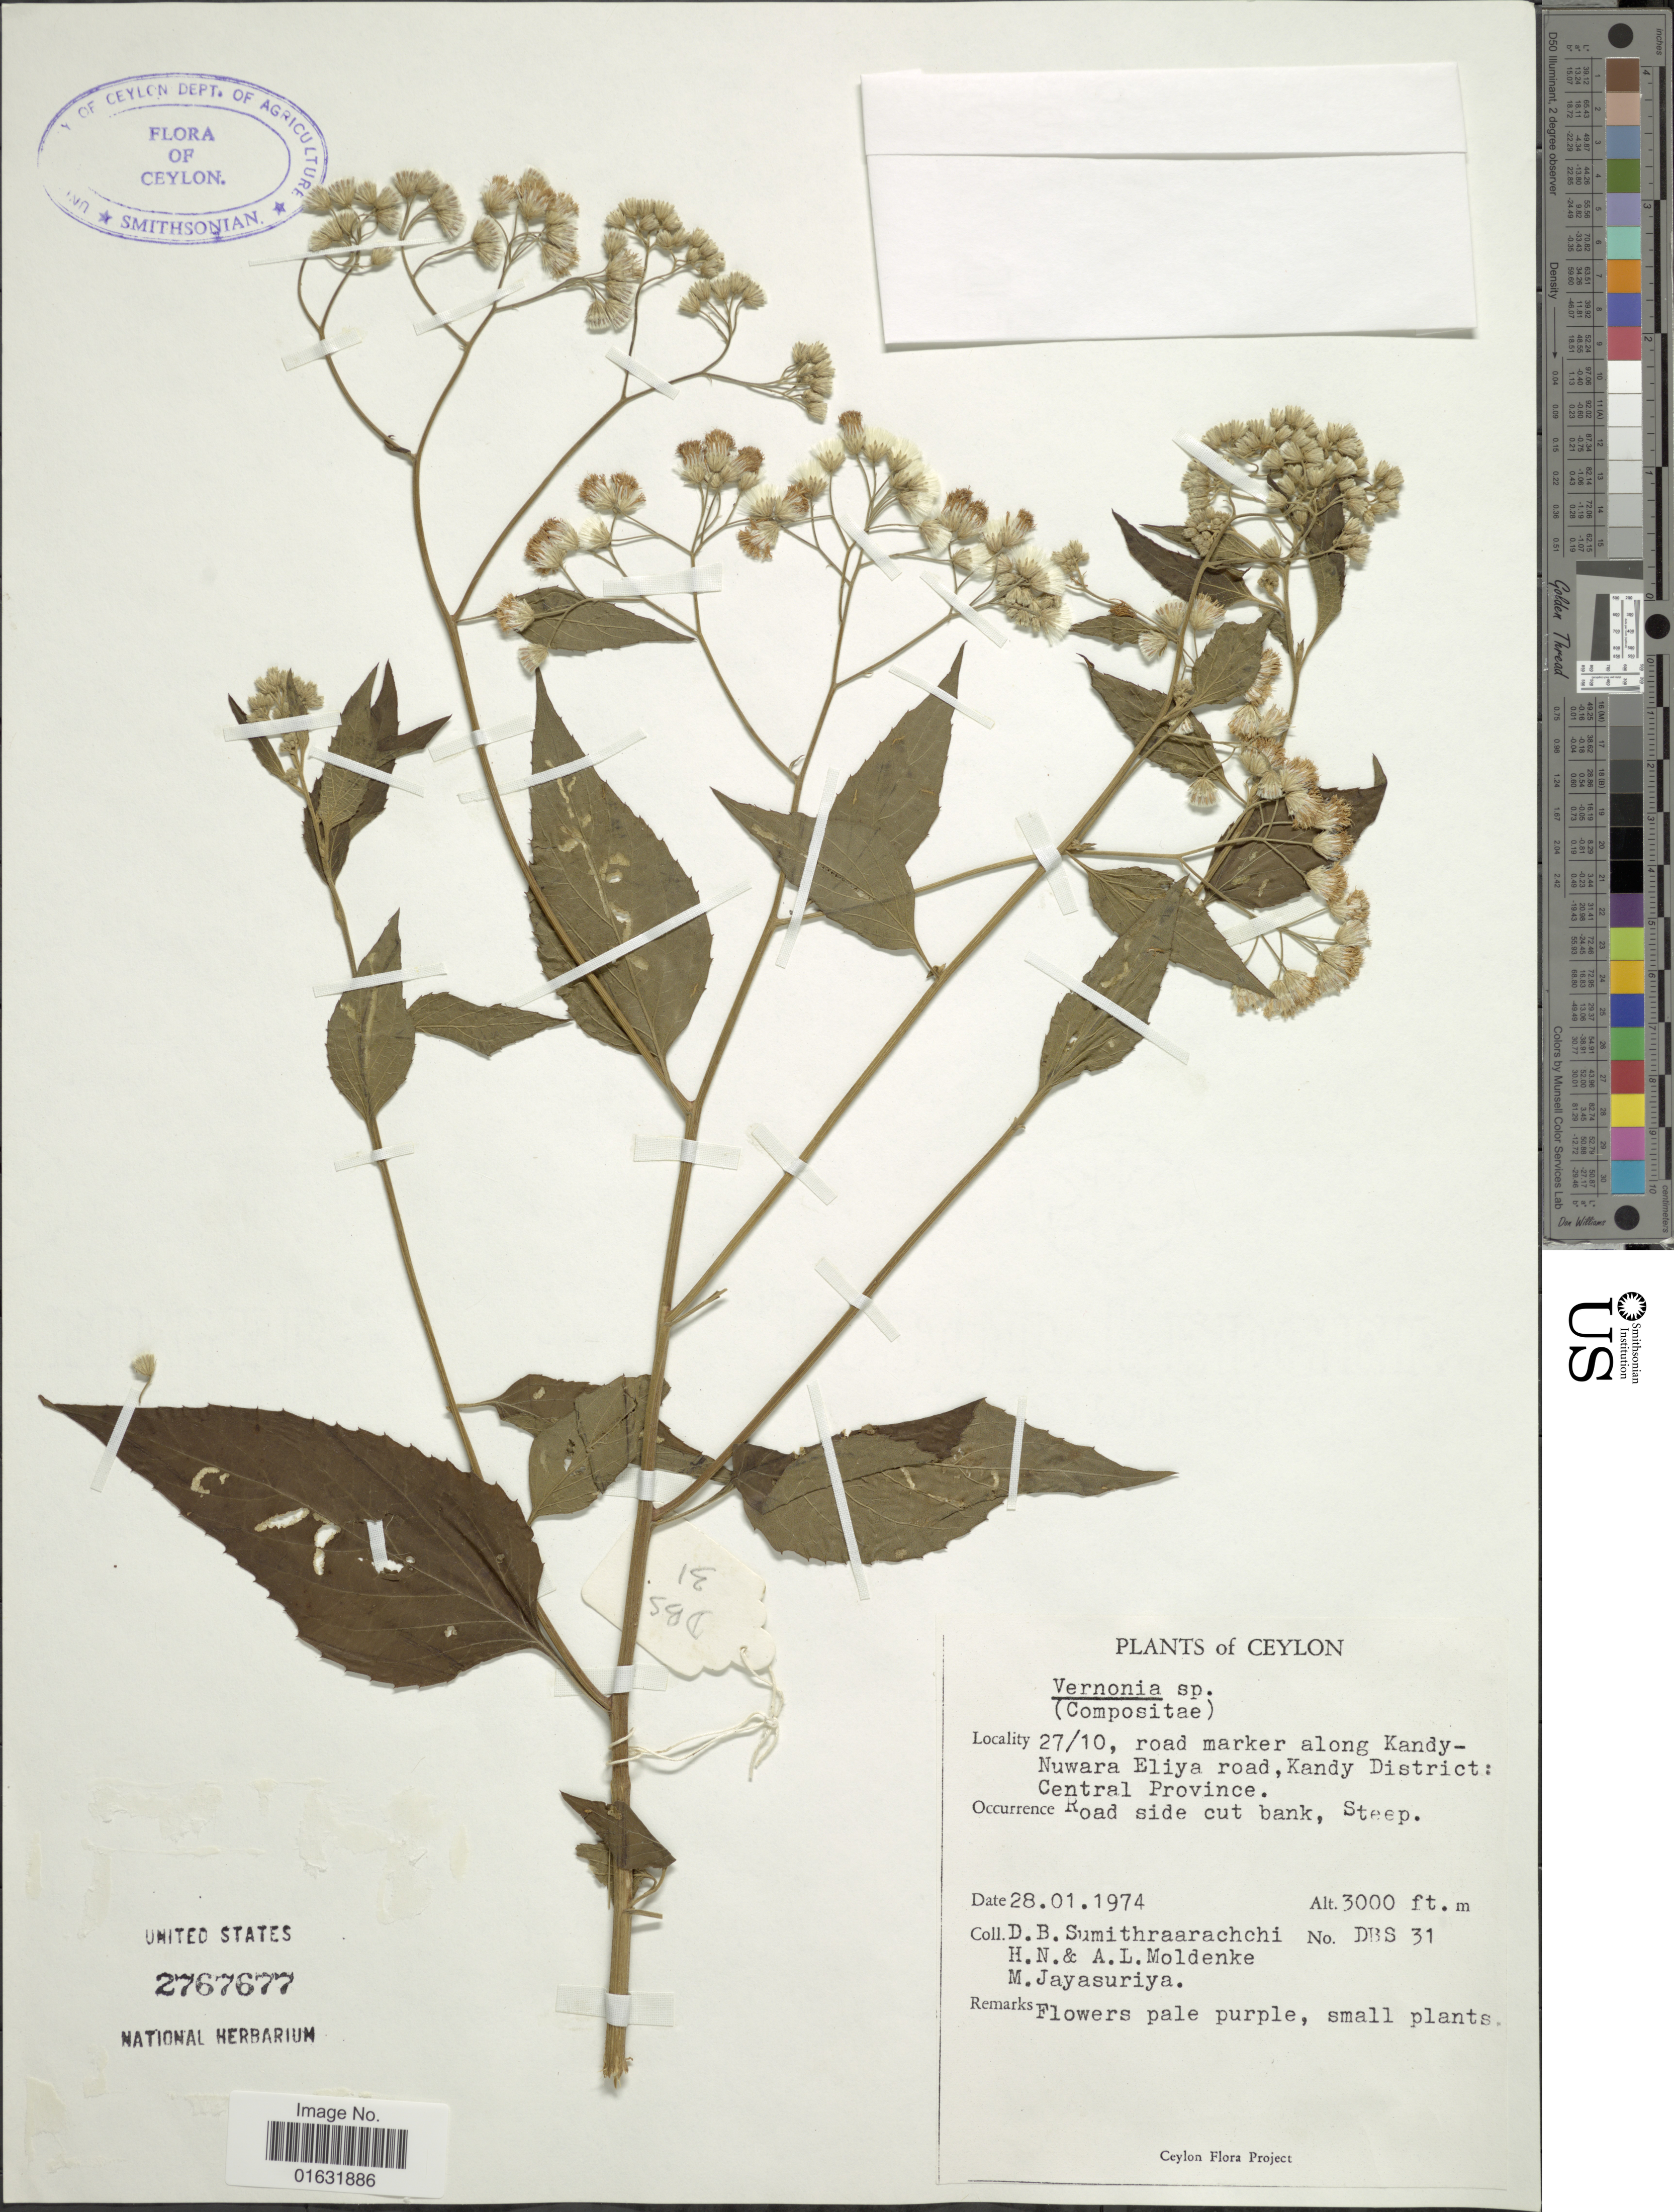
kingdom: Plantae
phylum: Tracheophyta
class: Magnoliopsida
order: Asterales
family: Asteraceae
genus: Cyanthillium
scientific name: Cyanthillium conyzoides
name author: (DC. in Wight) H. Rob.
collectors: D. B. Sumithraarachchi, H. N. Moldenke, A. L. Moldenke & M. Jayasuria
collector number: DBS 31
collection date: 1974-01-28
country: Sri Lanka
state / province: Central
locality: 27/10, road marker along Kandy Nuwara Eliya road, Kandy District, Road side cut bank, Ceylon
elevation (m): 914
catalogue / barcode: US 2767677